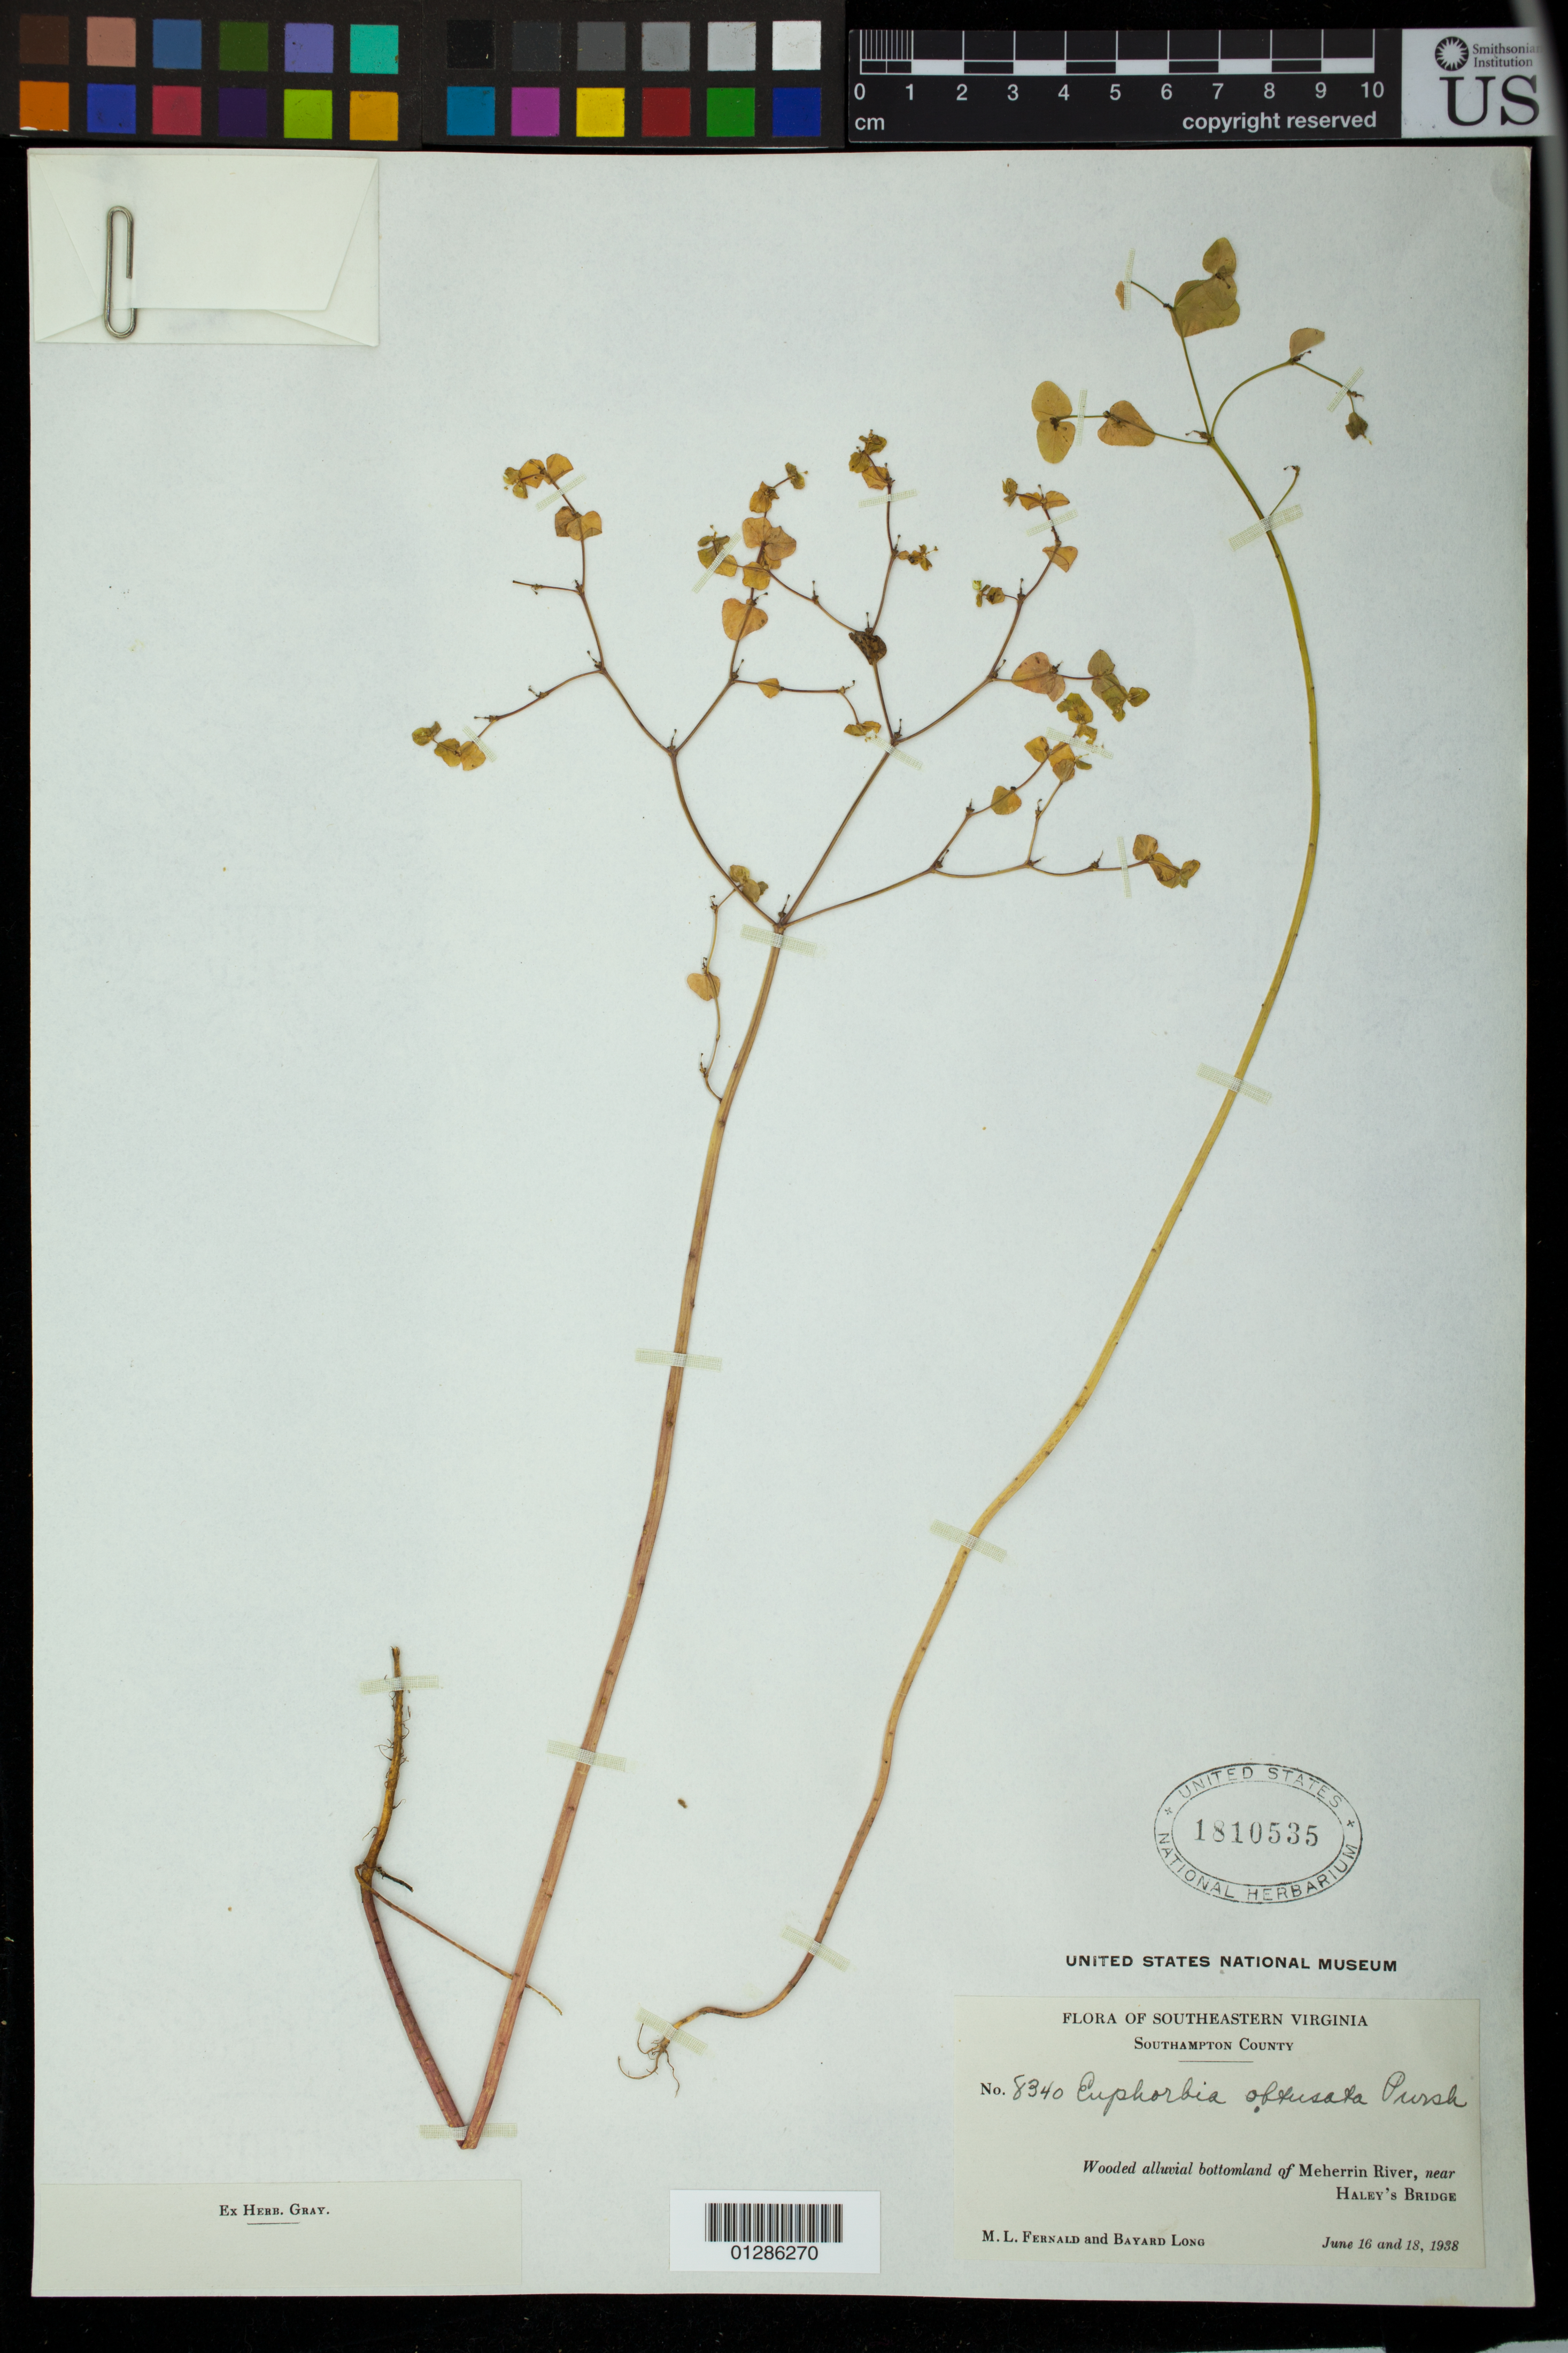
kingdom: Plantae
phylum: Tracheophyta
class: Magnoliopsida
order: Malpighiales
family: Euphorbiaceae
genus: Euphorbia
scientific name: Euphorbia spathulata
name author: Lam.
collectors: M. L. Fernald & B. Long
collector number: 8340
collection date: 1938-06-16,1938-06-18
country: United States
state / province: Virginia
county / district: Southampton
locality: Bottomland of Meherrin River near Haley's Bridge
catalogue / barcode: US 1810535